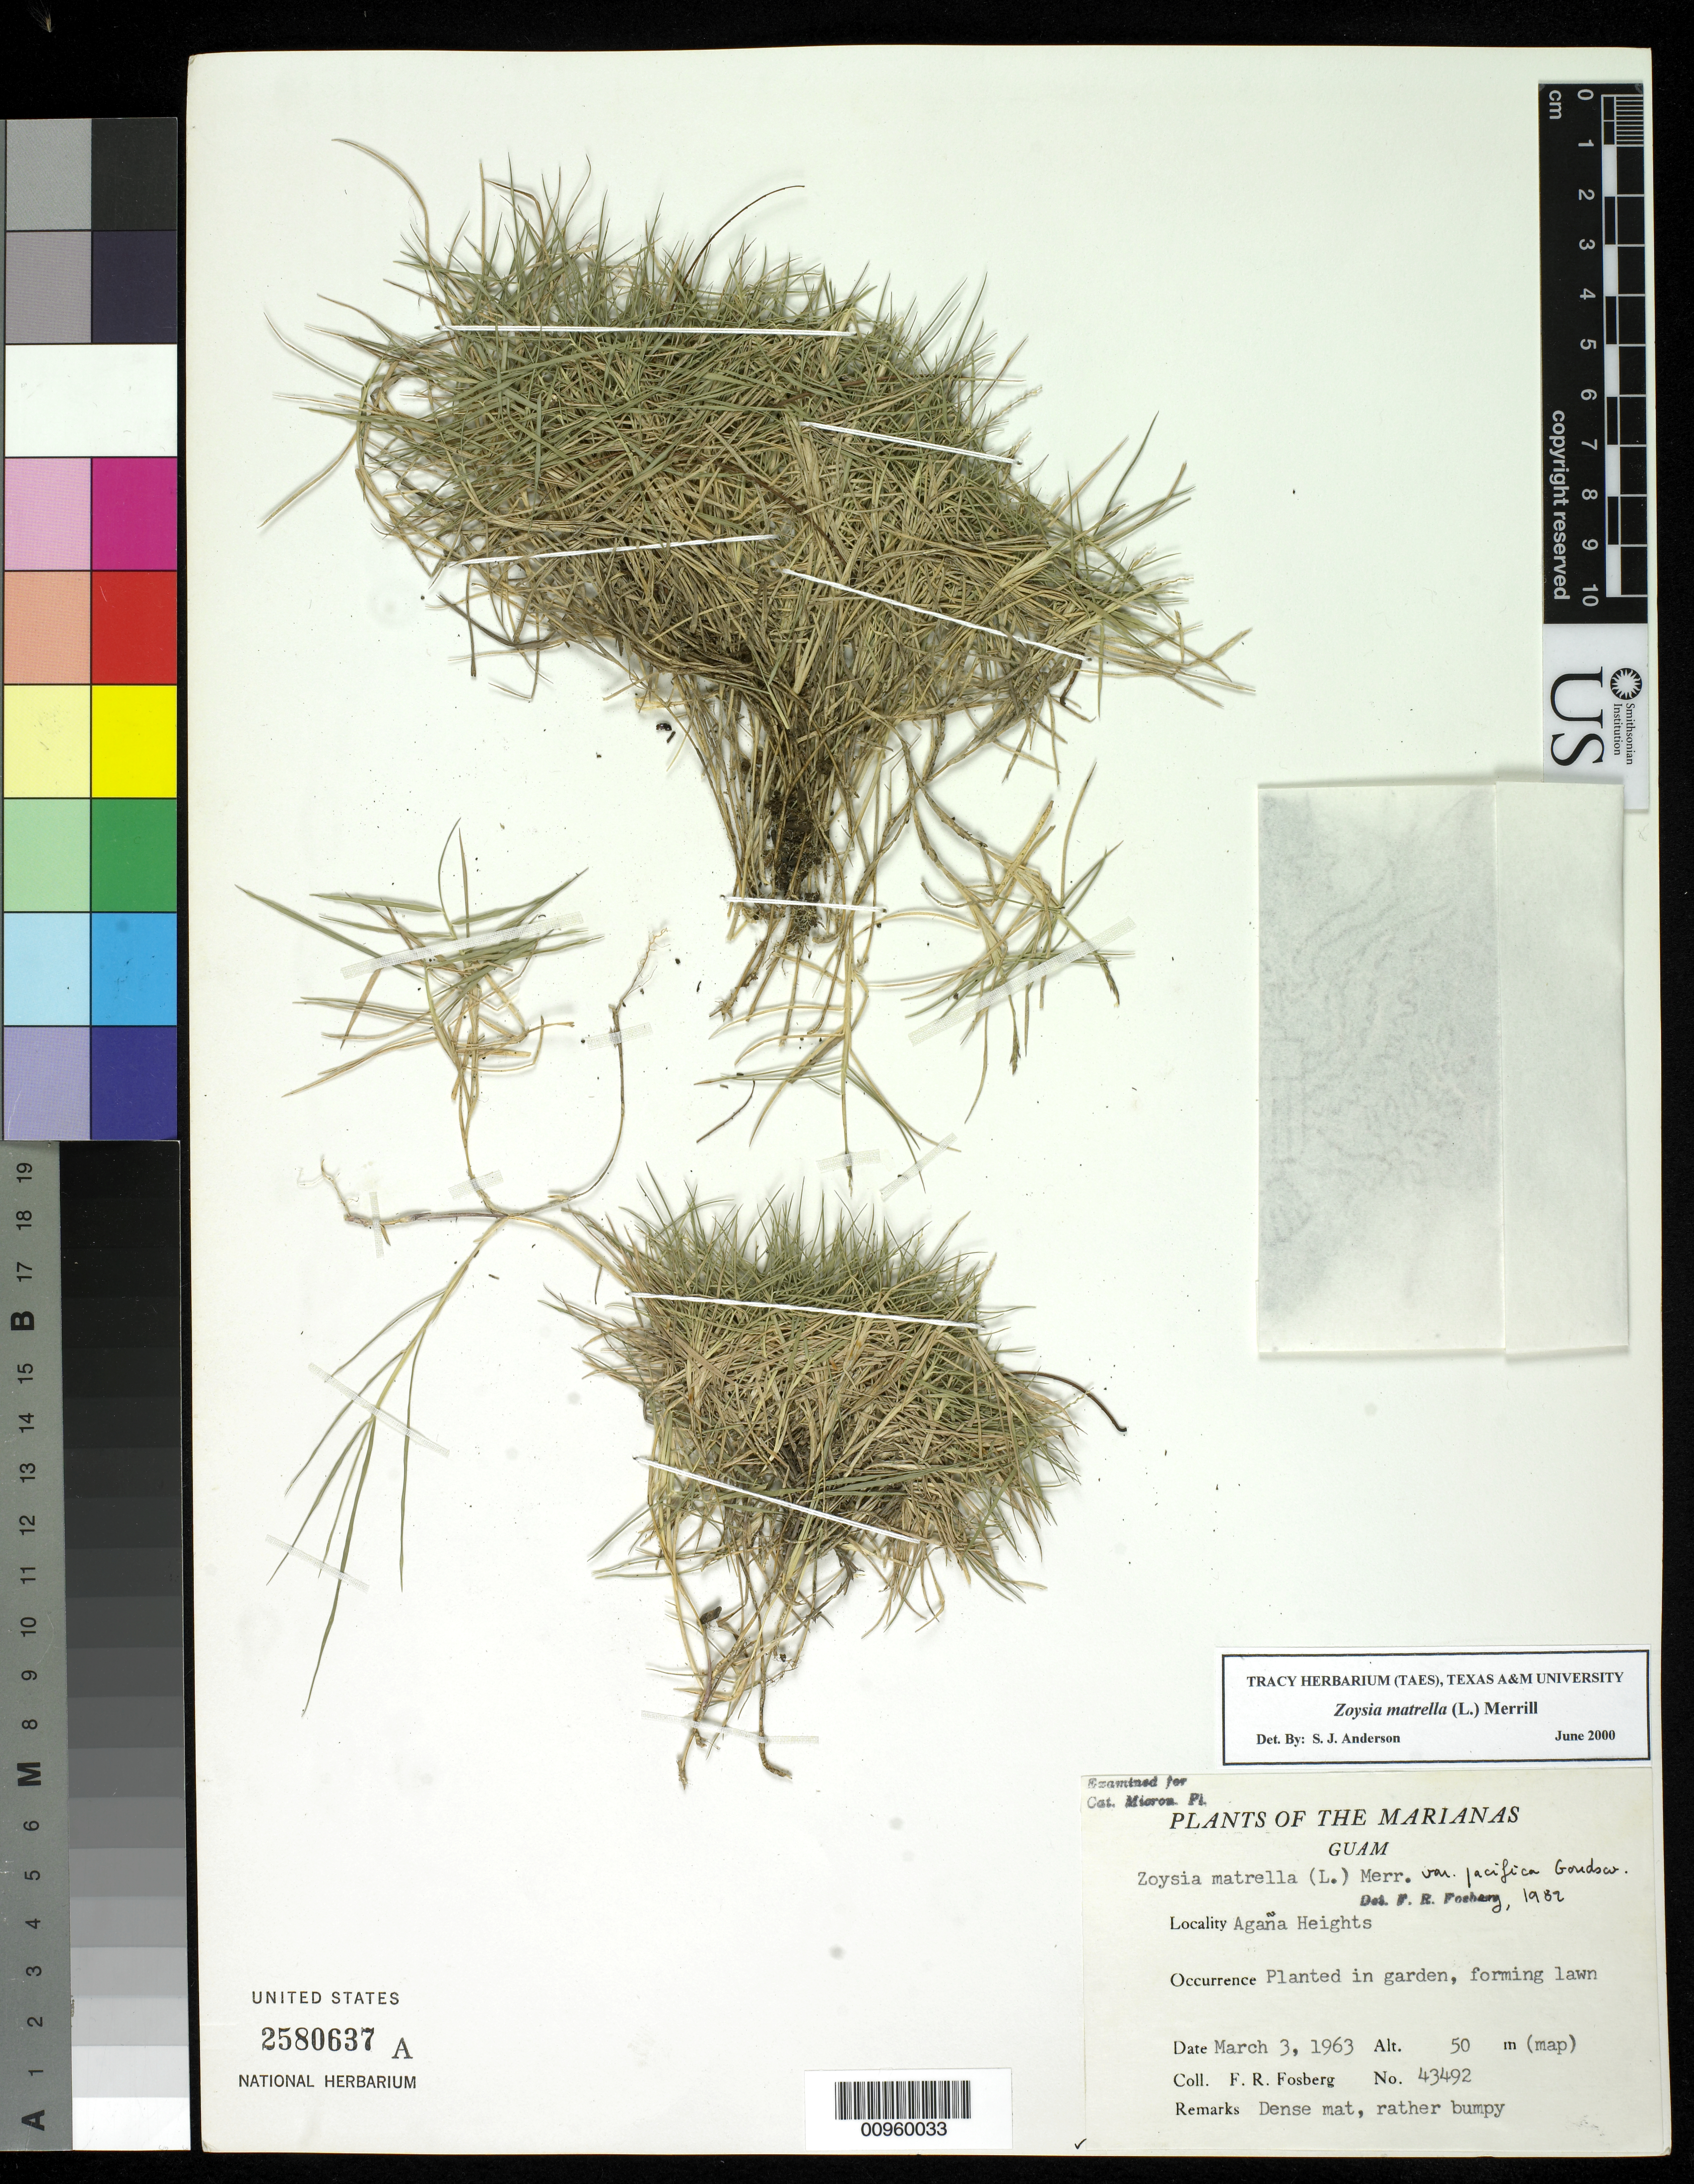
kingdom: Plantae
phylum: Tracheophyta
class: Liliopsida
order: Poales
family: Poaceae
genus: Zoysia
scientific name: Zoysia matrella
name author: (L.) Merr.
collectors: F. R. Fosberg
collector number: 43492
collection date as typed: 30 Mar 1962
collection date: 1962-03-30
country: Guam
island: Guam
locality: Agana Heights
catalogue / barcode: US 2580637